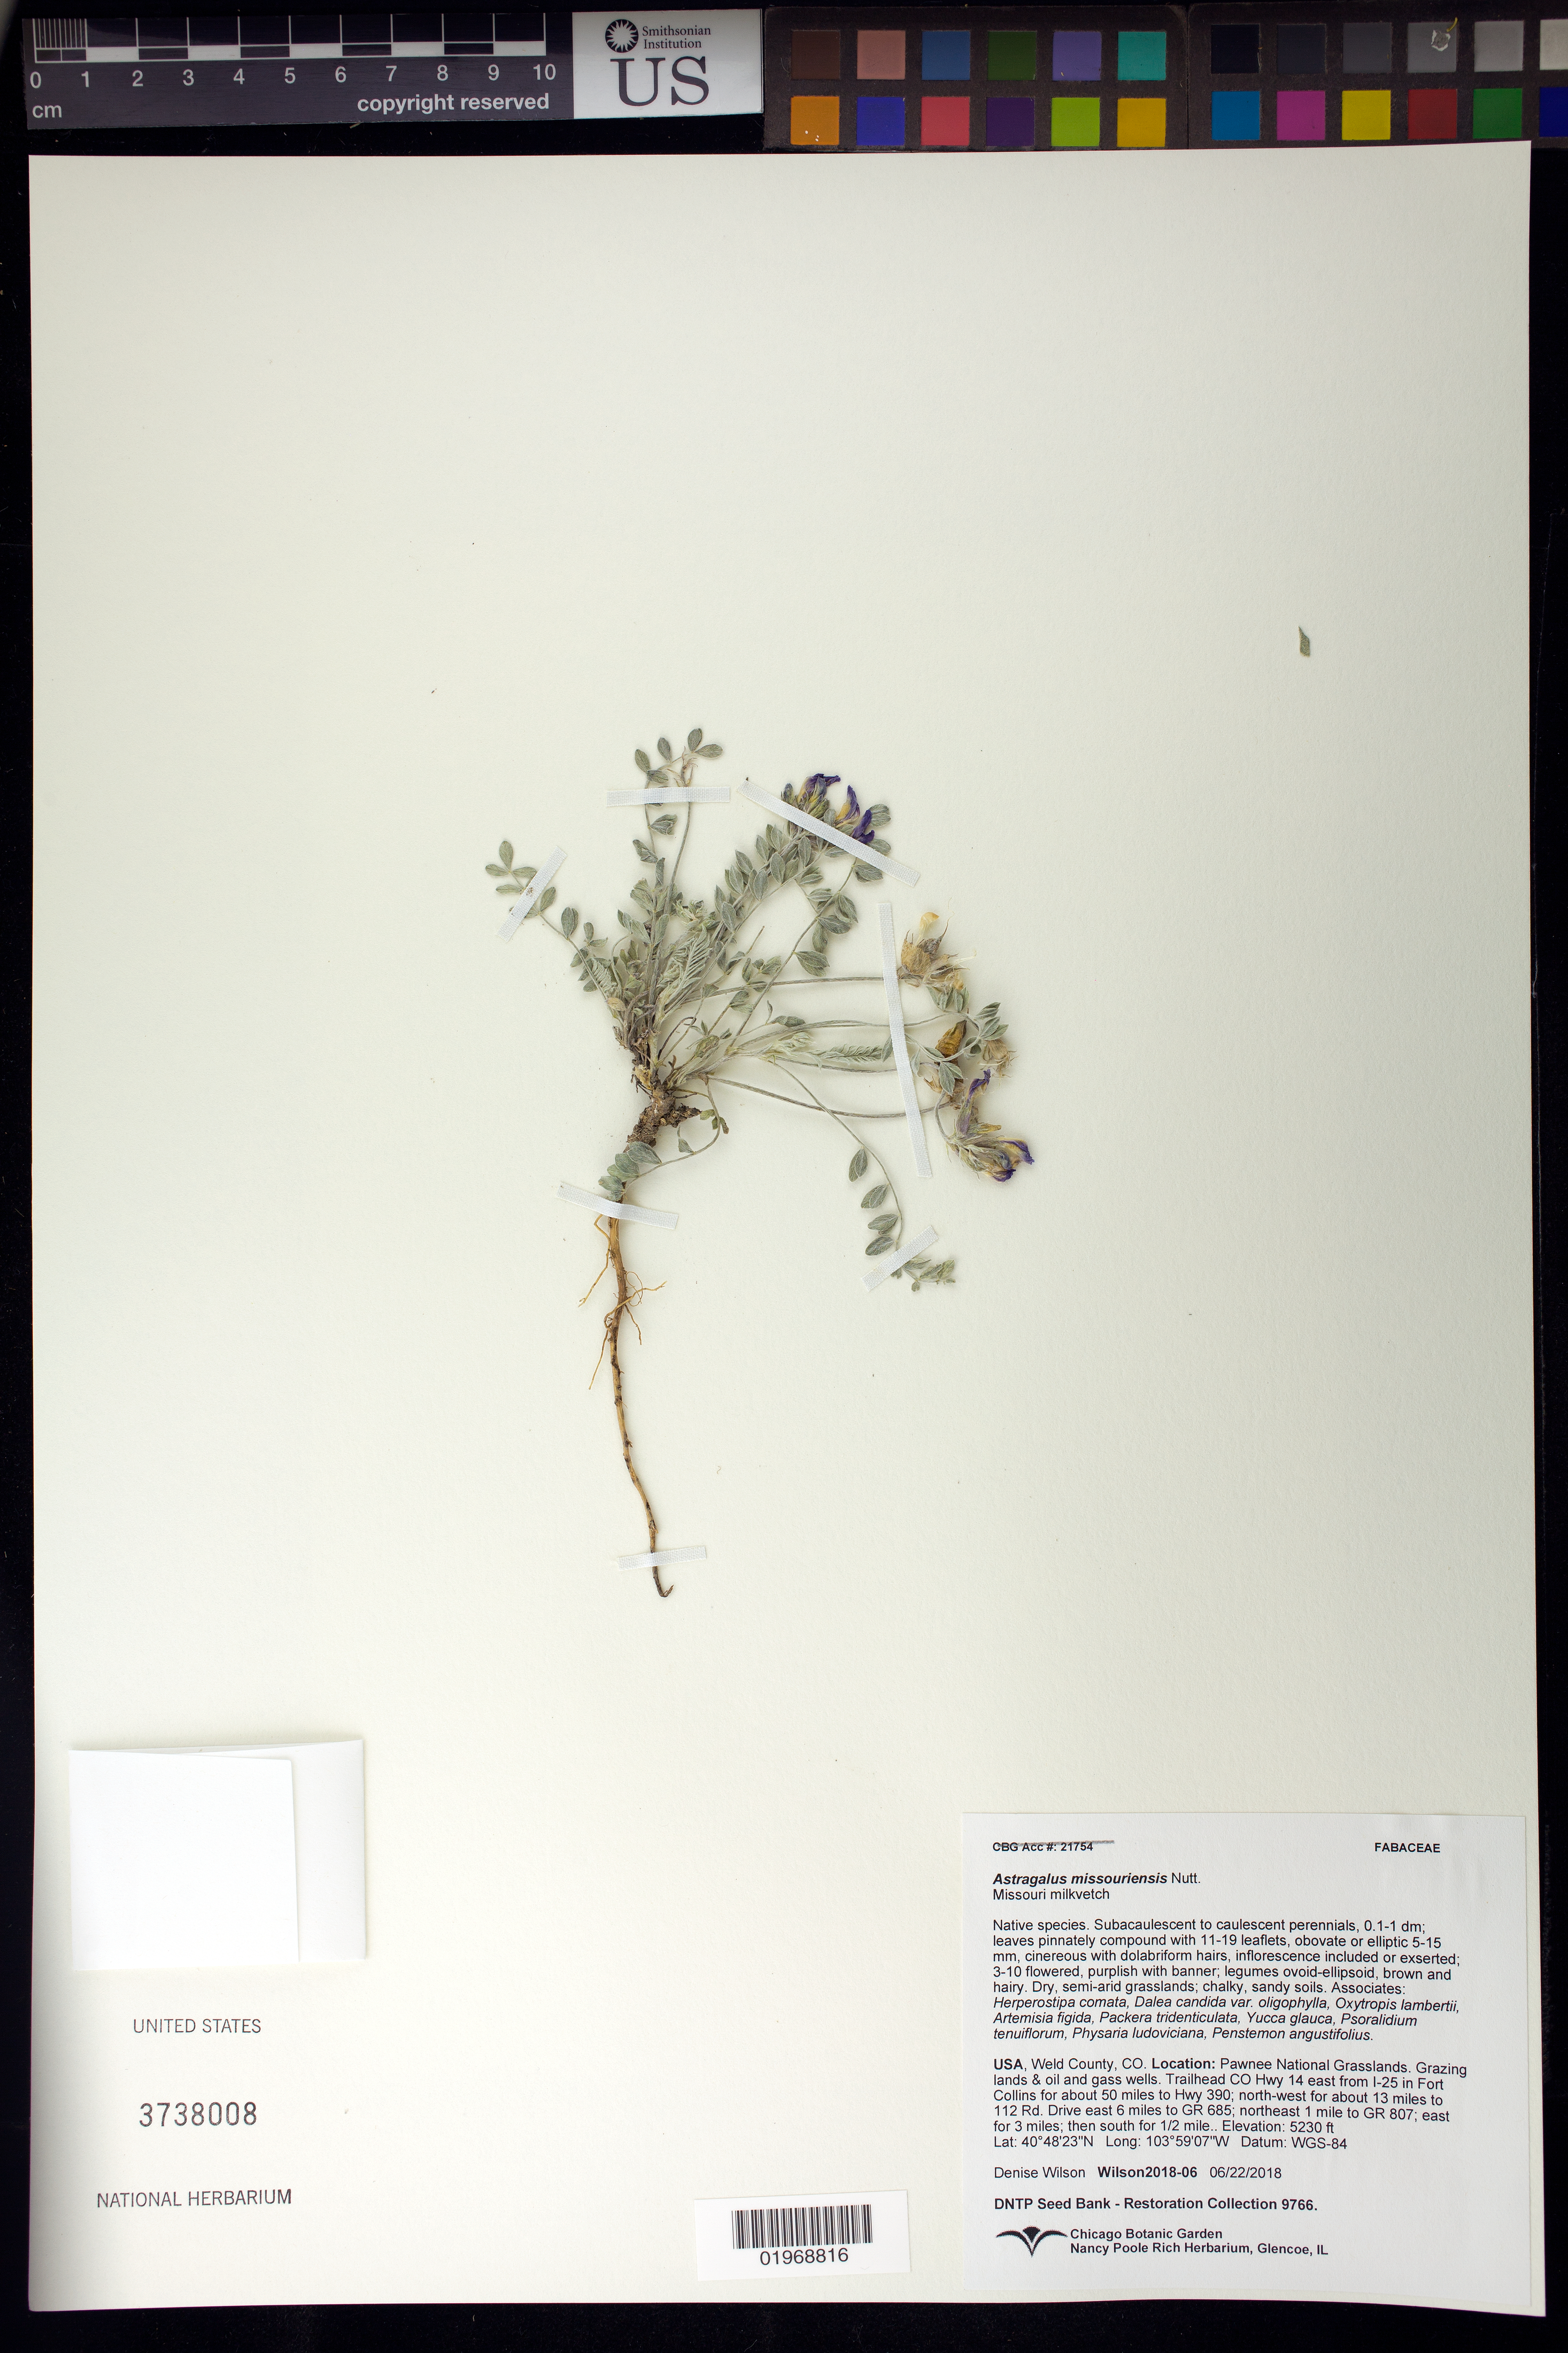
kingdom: Plantae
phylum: Tracheophyta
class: Magnoliopsida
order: Fabales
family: Fabaceae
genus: Astragalus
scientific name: Astragalus missouriensis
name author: Nutt.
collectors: D. Wilson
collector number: Wilson2018-06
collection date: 2018-06-22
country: United States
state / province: Colorado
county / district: Weld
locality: Pawnee National Grasslands.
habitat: Dry, semi-arid grasslands, chalky sandy soils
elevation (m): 1594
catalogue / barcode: US 3738008